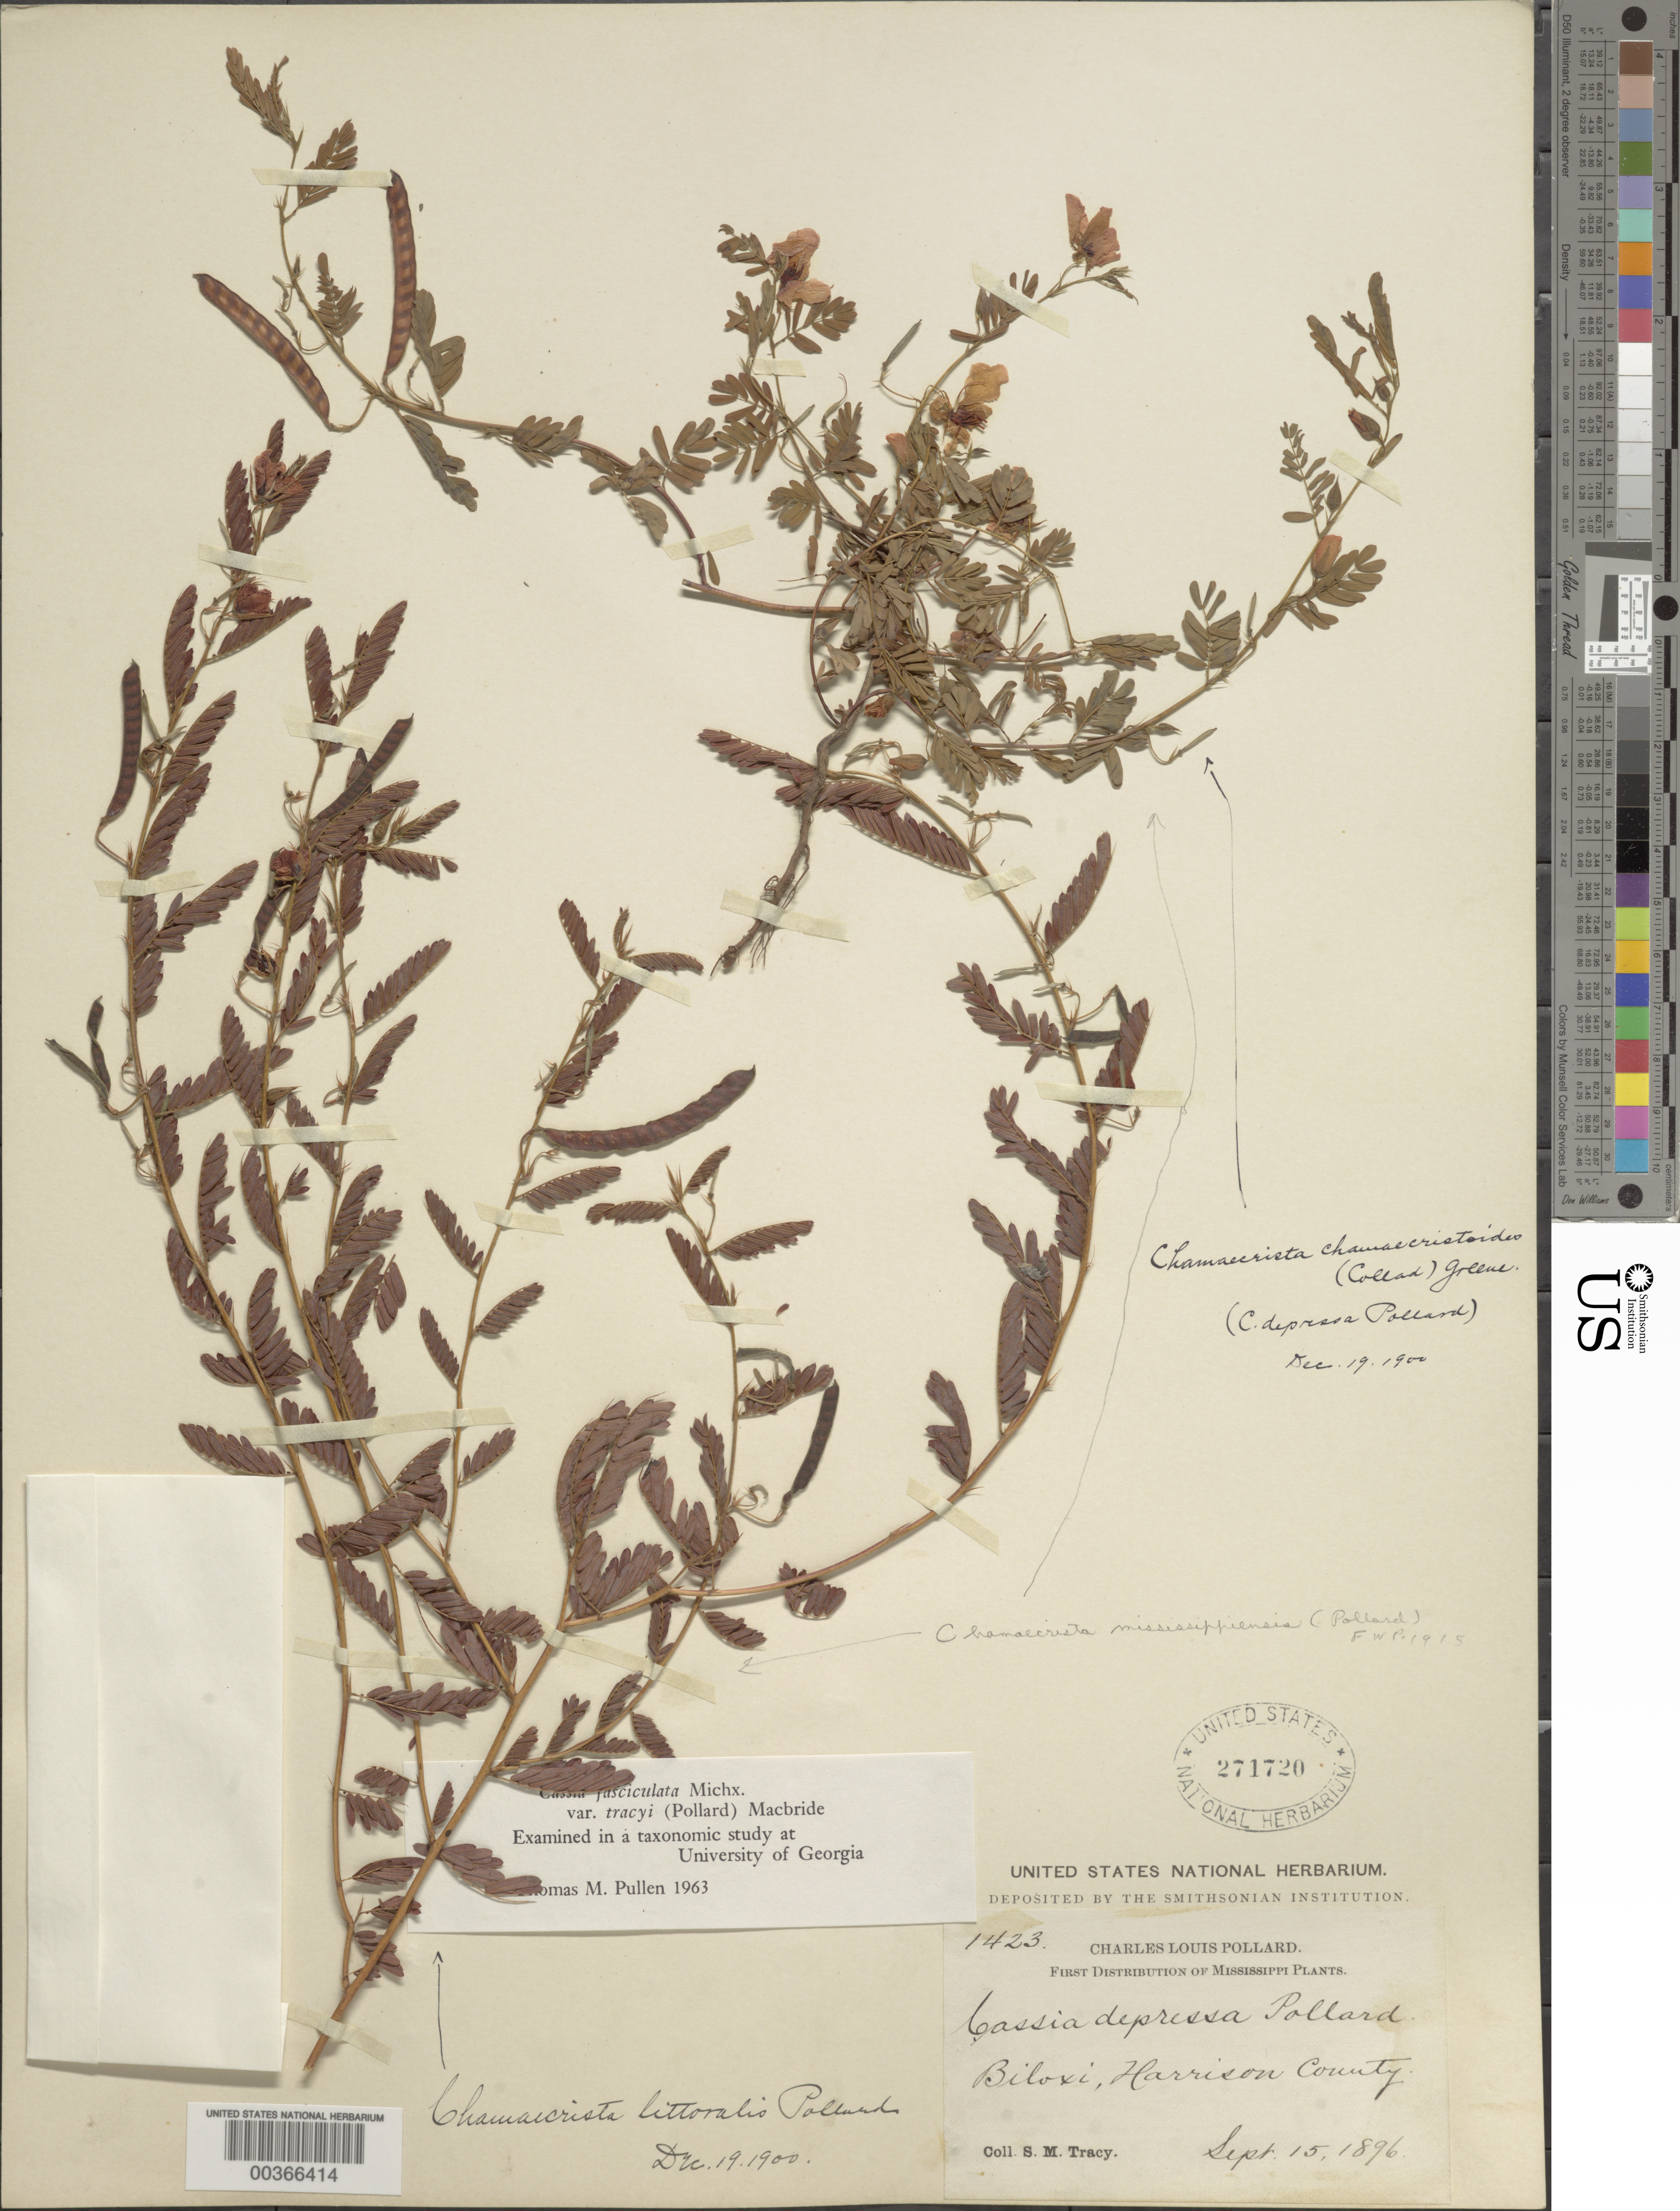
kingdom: Plantae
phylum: Tracheophyta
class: Magnoliopsida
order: Fabales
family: Fabaceae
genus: Chamaecrista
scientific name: Chamaecrista fasciculata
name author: (Michx.) Greene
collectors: S. M. Tracy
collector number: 1423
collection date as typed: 15 Sep 1896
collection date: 1896-09-15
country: United States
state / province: Mississippi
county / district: Harrison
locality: Biloxi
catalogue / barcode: US 271720